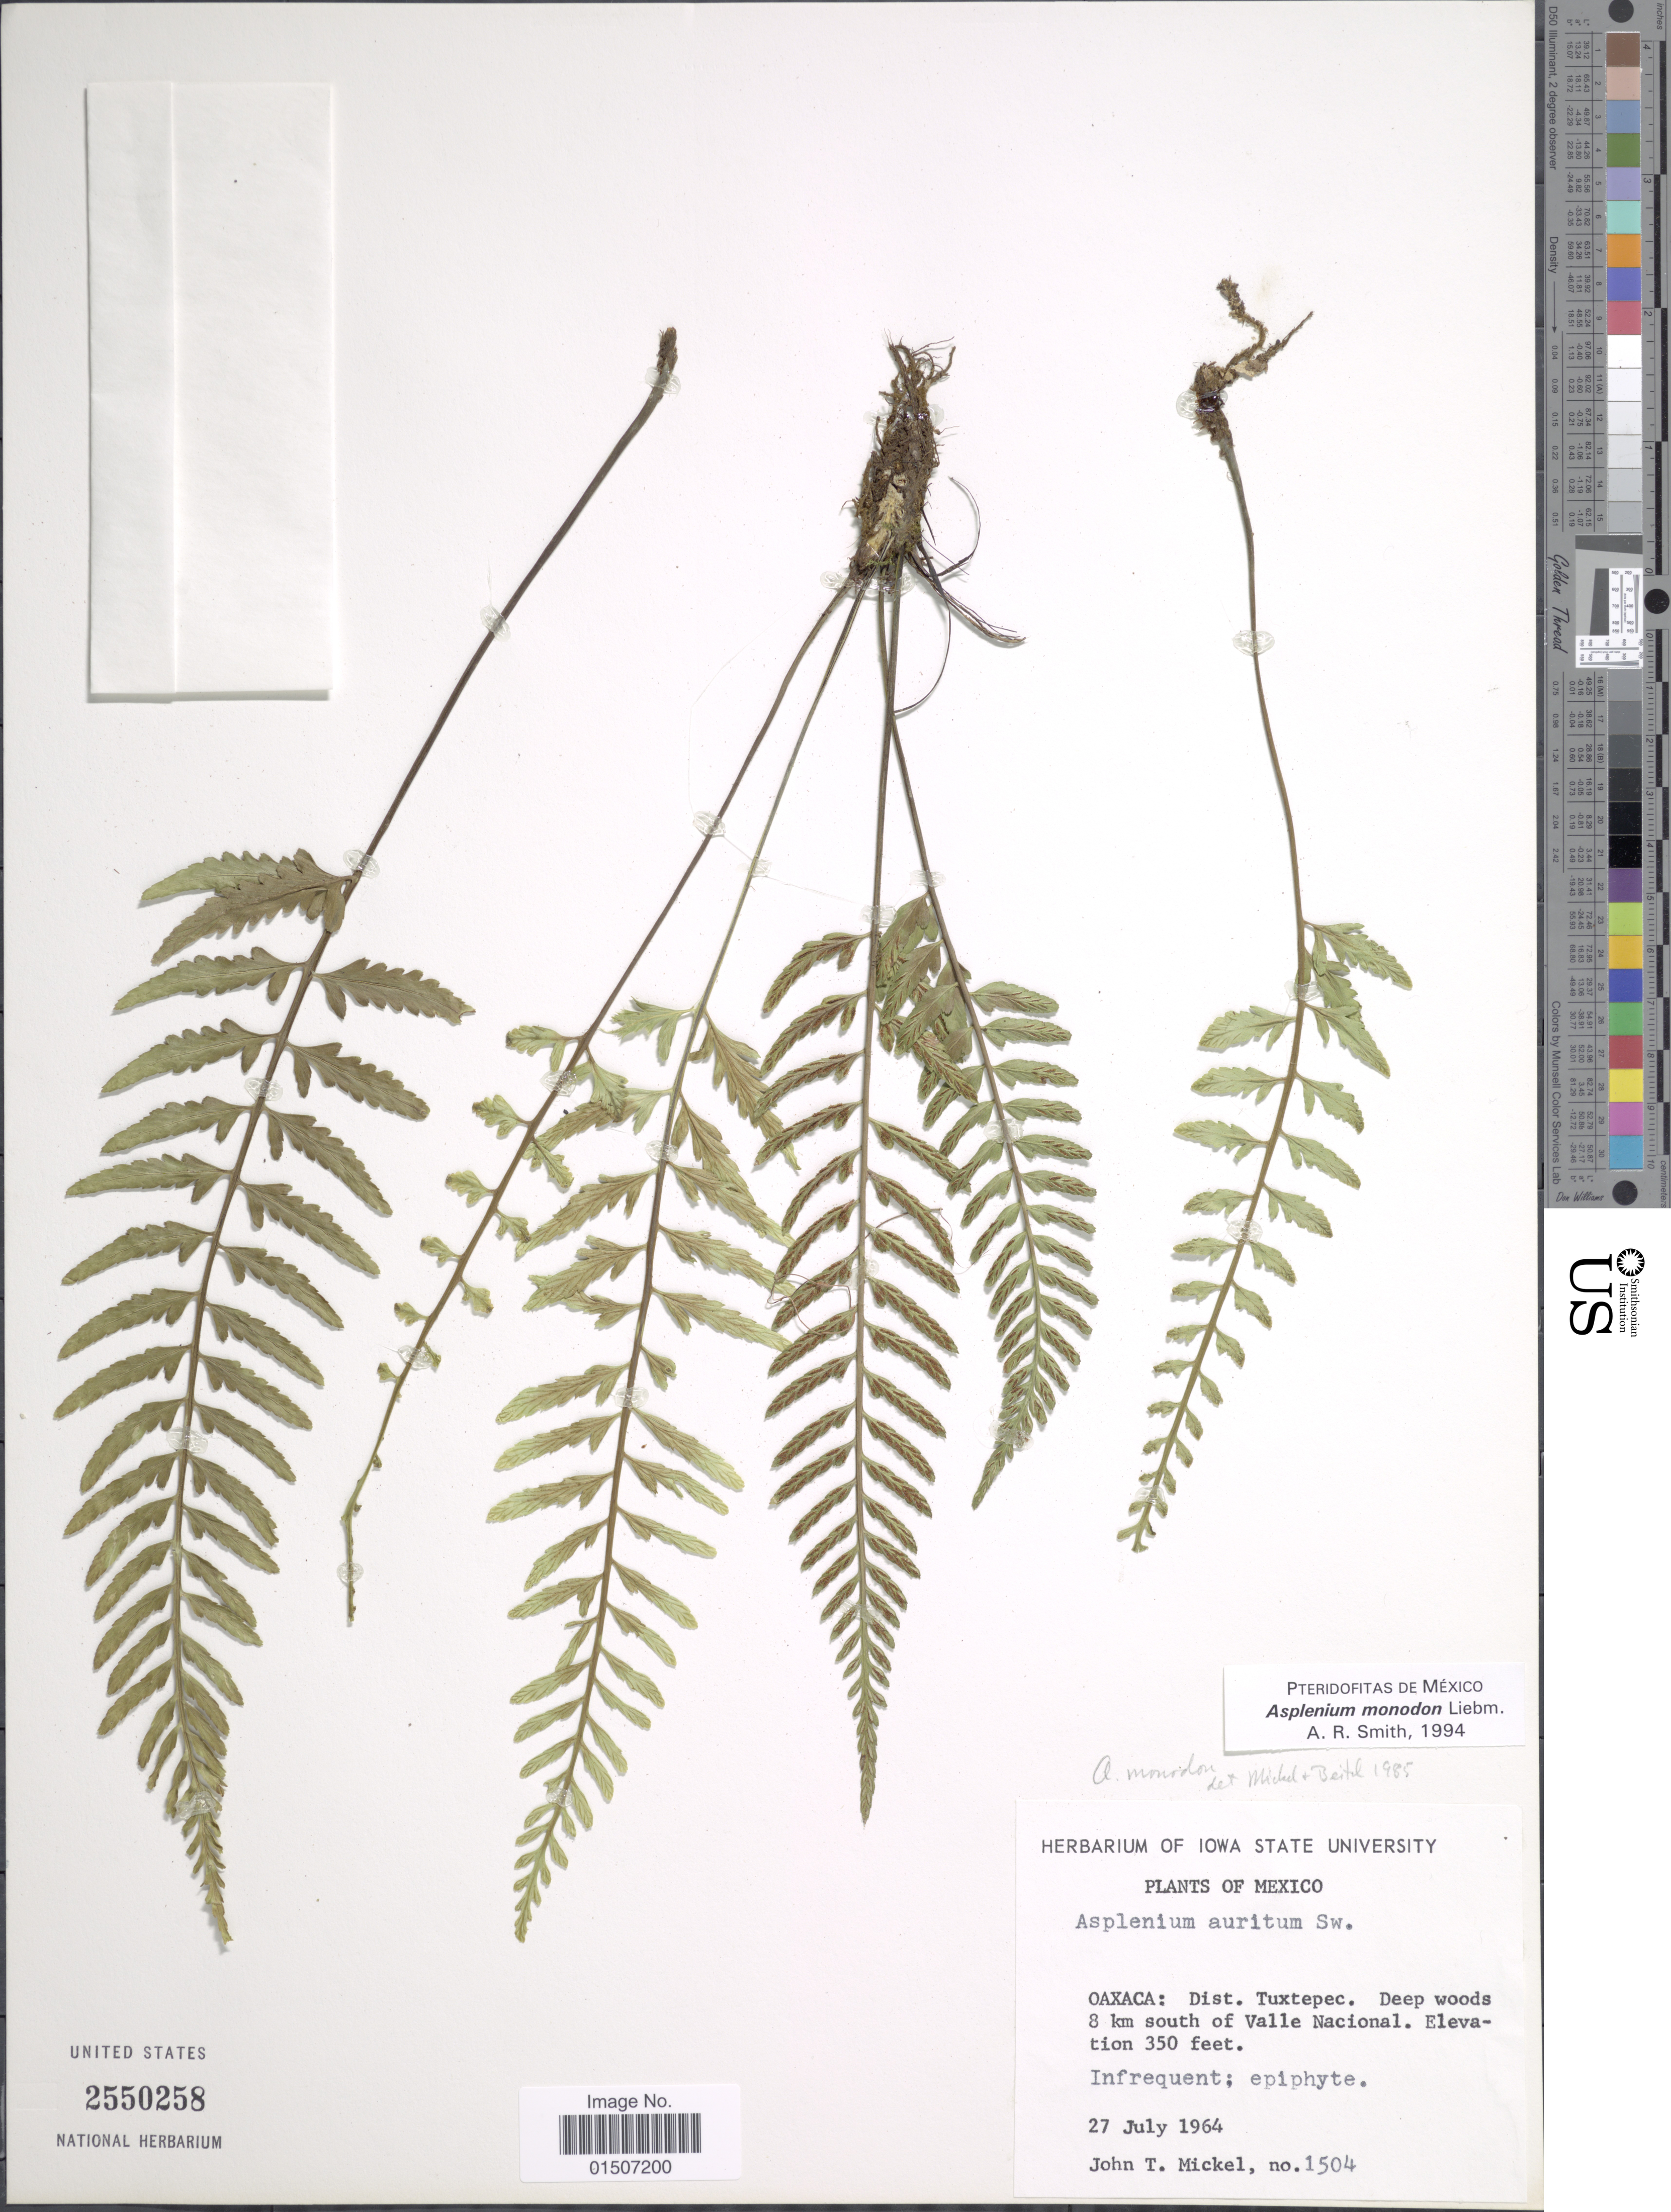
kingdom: Plantae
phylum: Tracheophyta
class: Polypodiopsida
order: Polypodiales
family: Aspleniaceae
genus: Asplenium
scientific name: Asplenium monodon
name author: Liebm.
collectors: J. T. Mickel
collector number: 1504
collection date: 1964-07-27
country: Mexico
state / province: Oaxaca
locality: Dist. Tuxtepec. Deep woods 8 km south of Valle Nacional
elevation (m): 107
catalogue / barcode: US 2550258